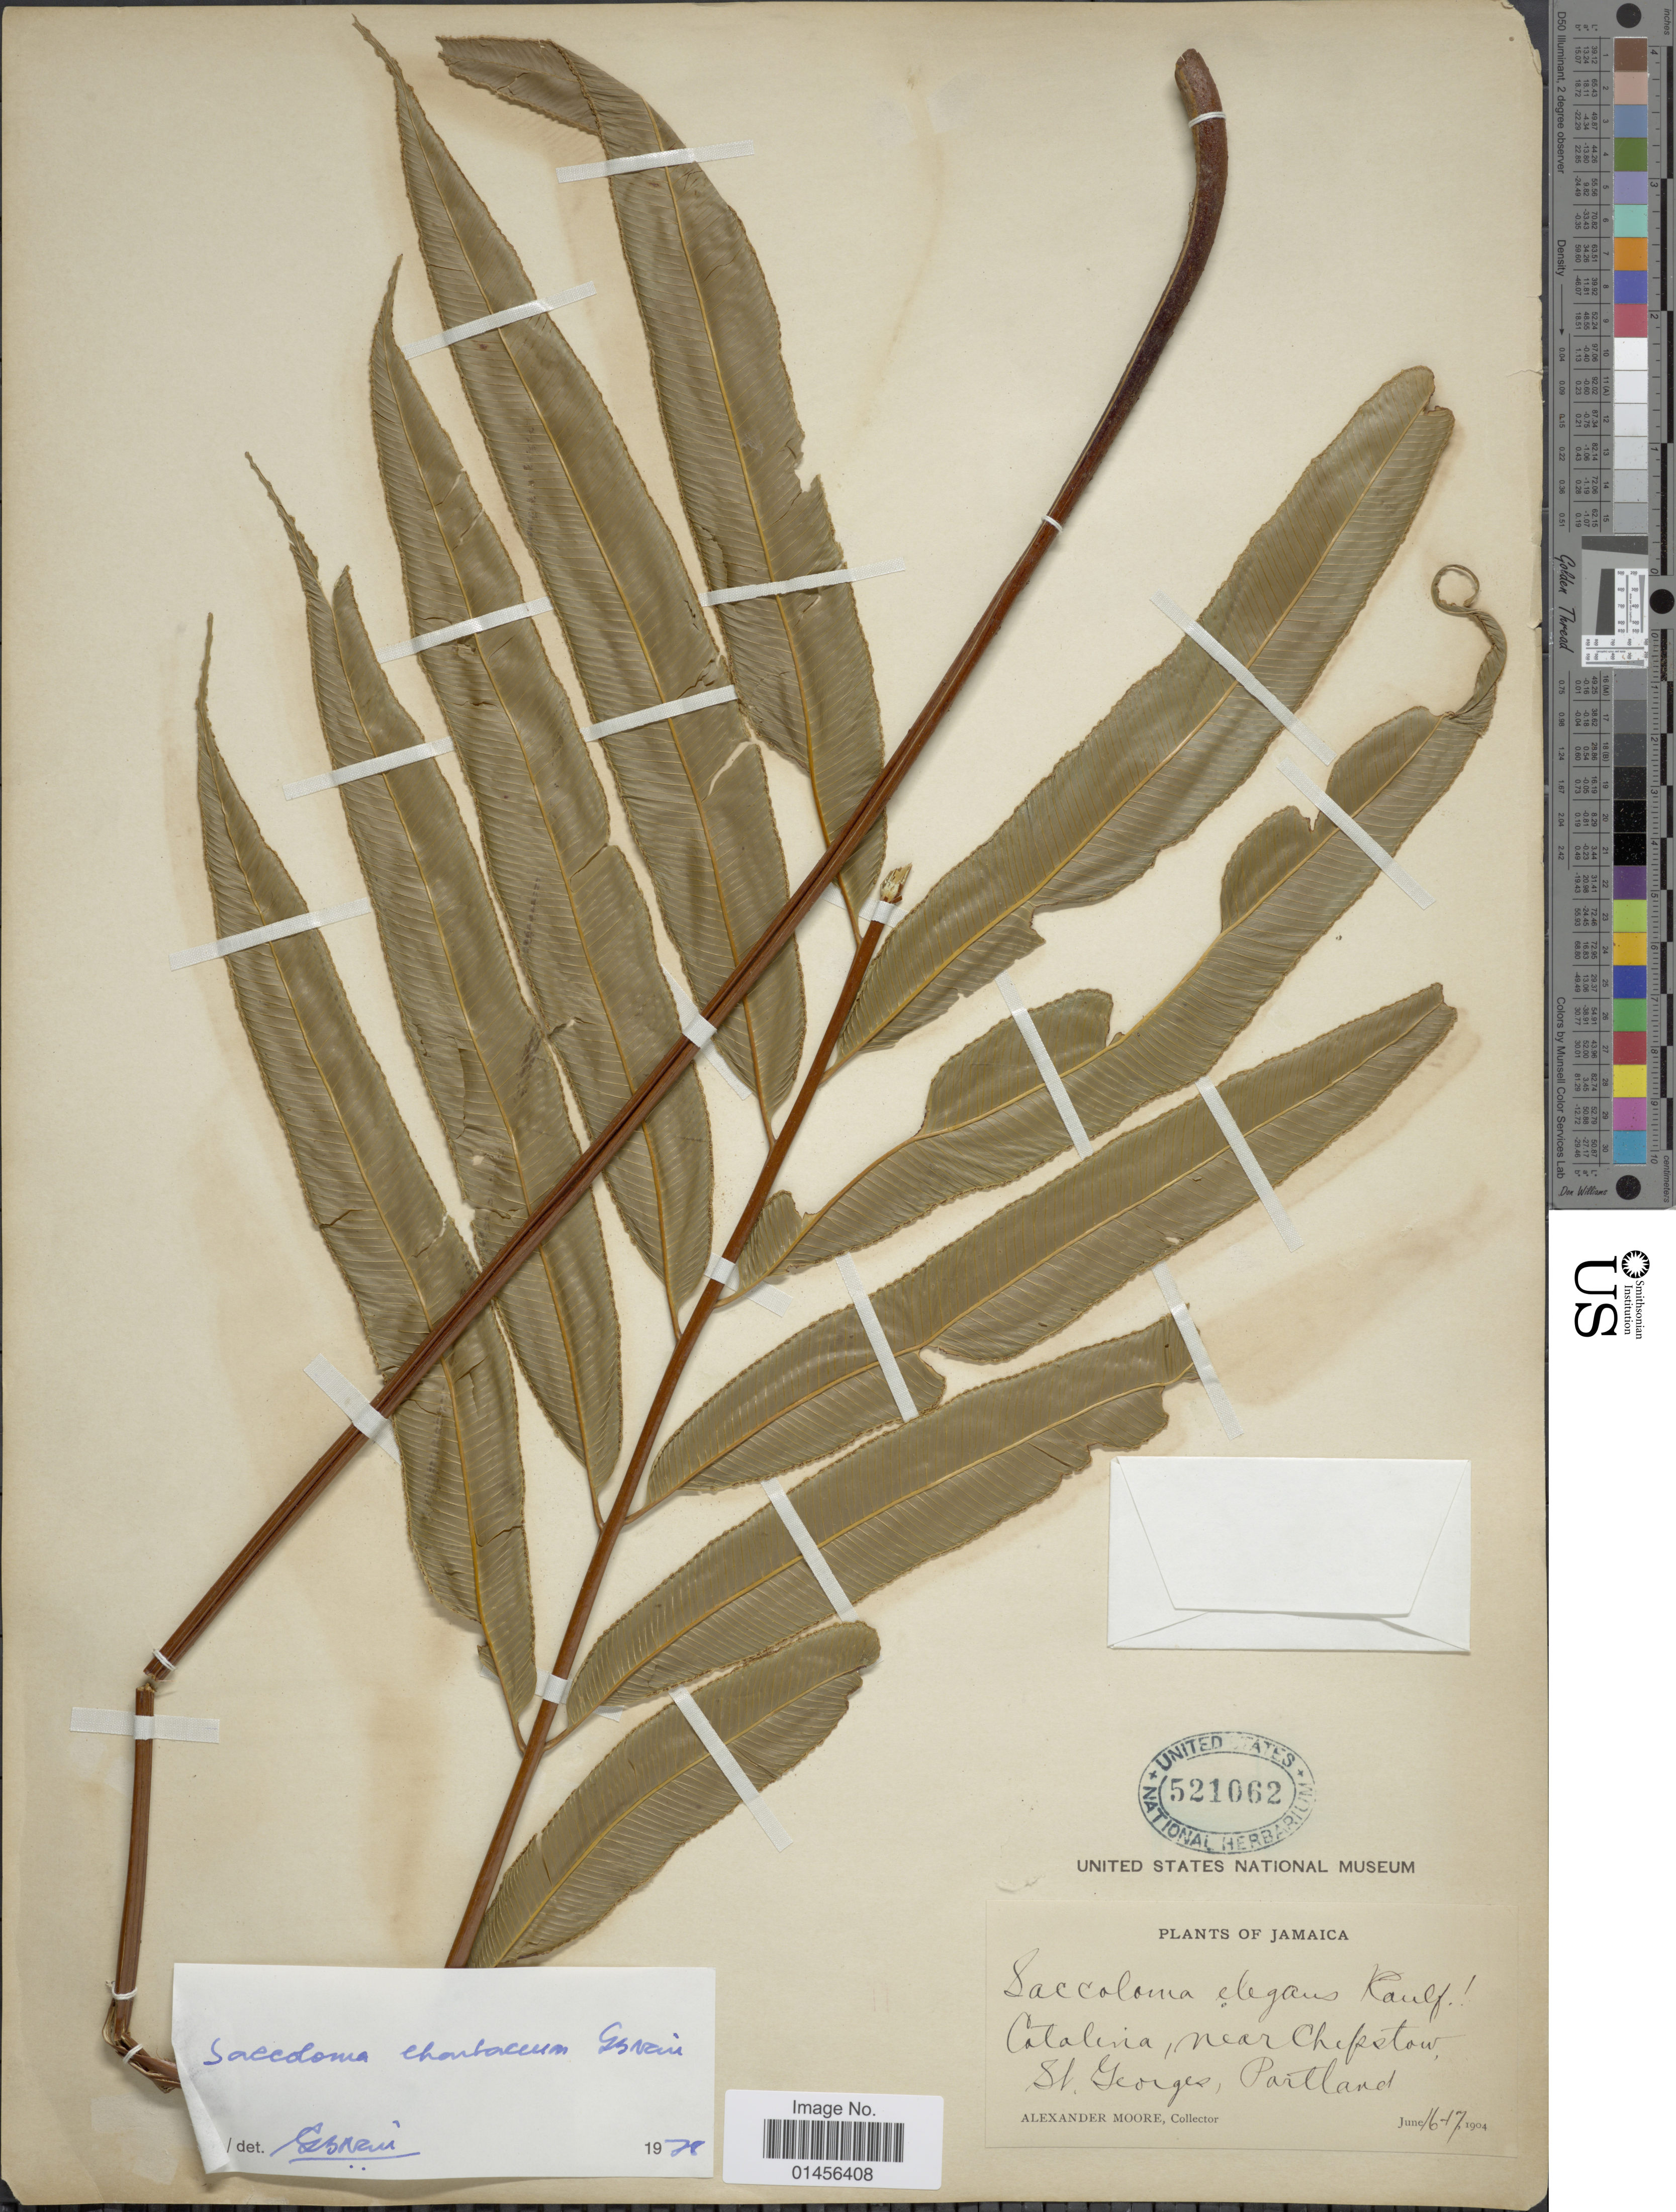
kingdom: Plantae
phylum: Tracheophyta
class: Polypodiopsida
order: Polypodiales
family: Saccolomataceae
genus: Saccoloma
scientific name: Saccoloma elegans subsp. chartaceum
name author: Cremers & K.U. Kramer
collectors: A. Moore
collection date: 1904-06-16/1904-06-17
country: Jamaica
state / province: Portland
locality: Catalina, near Chepstown, St Georges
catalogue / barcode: US 521062